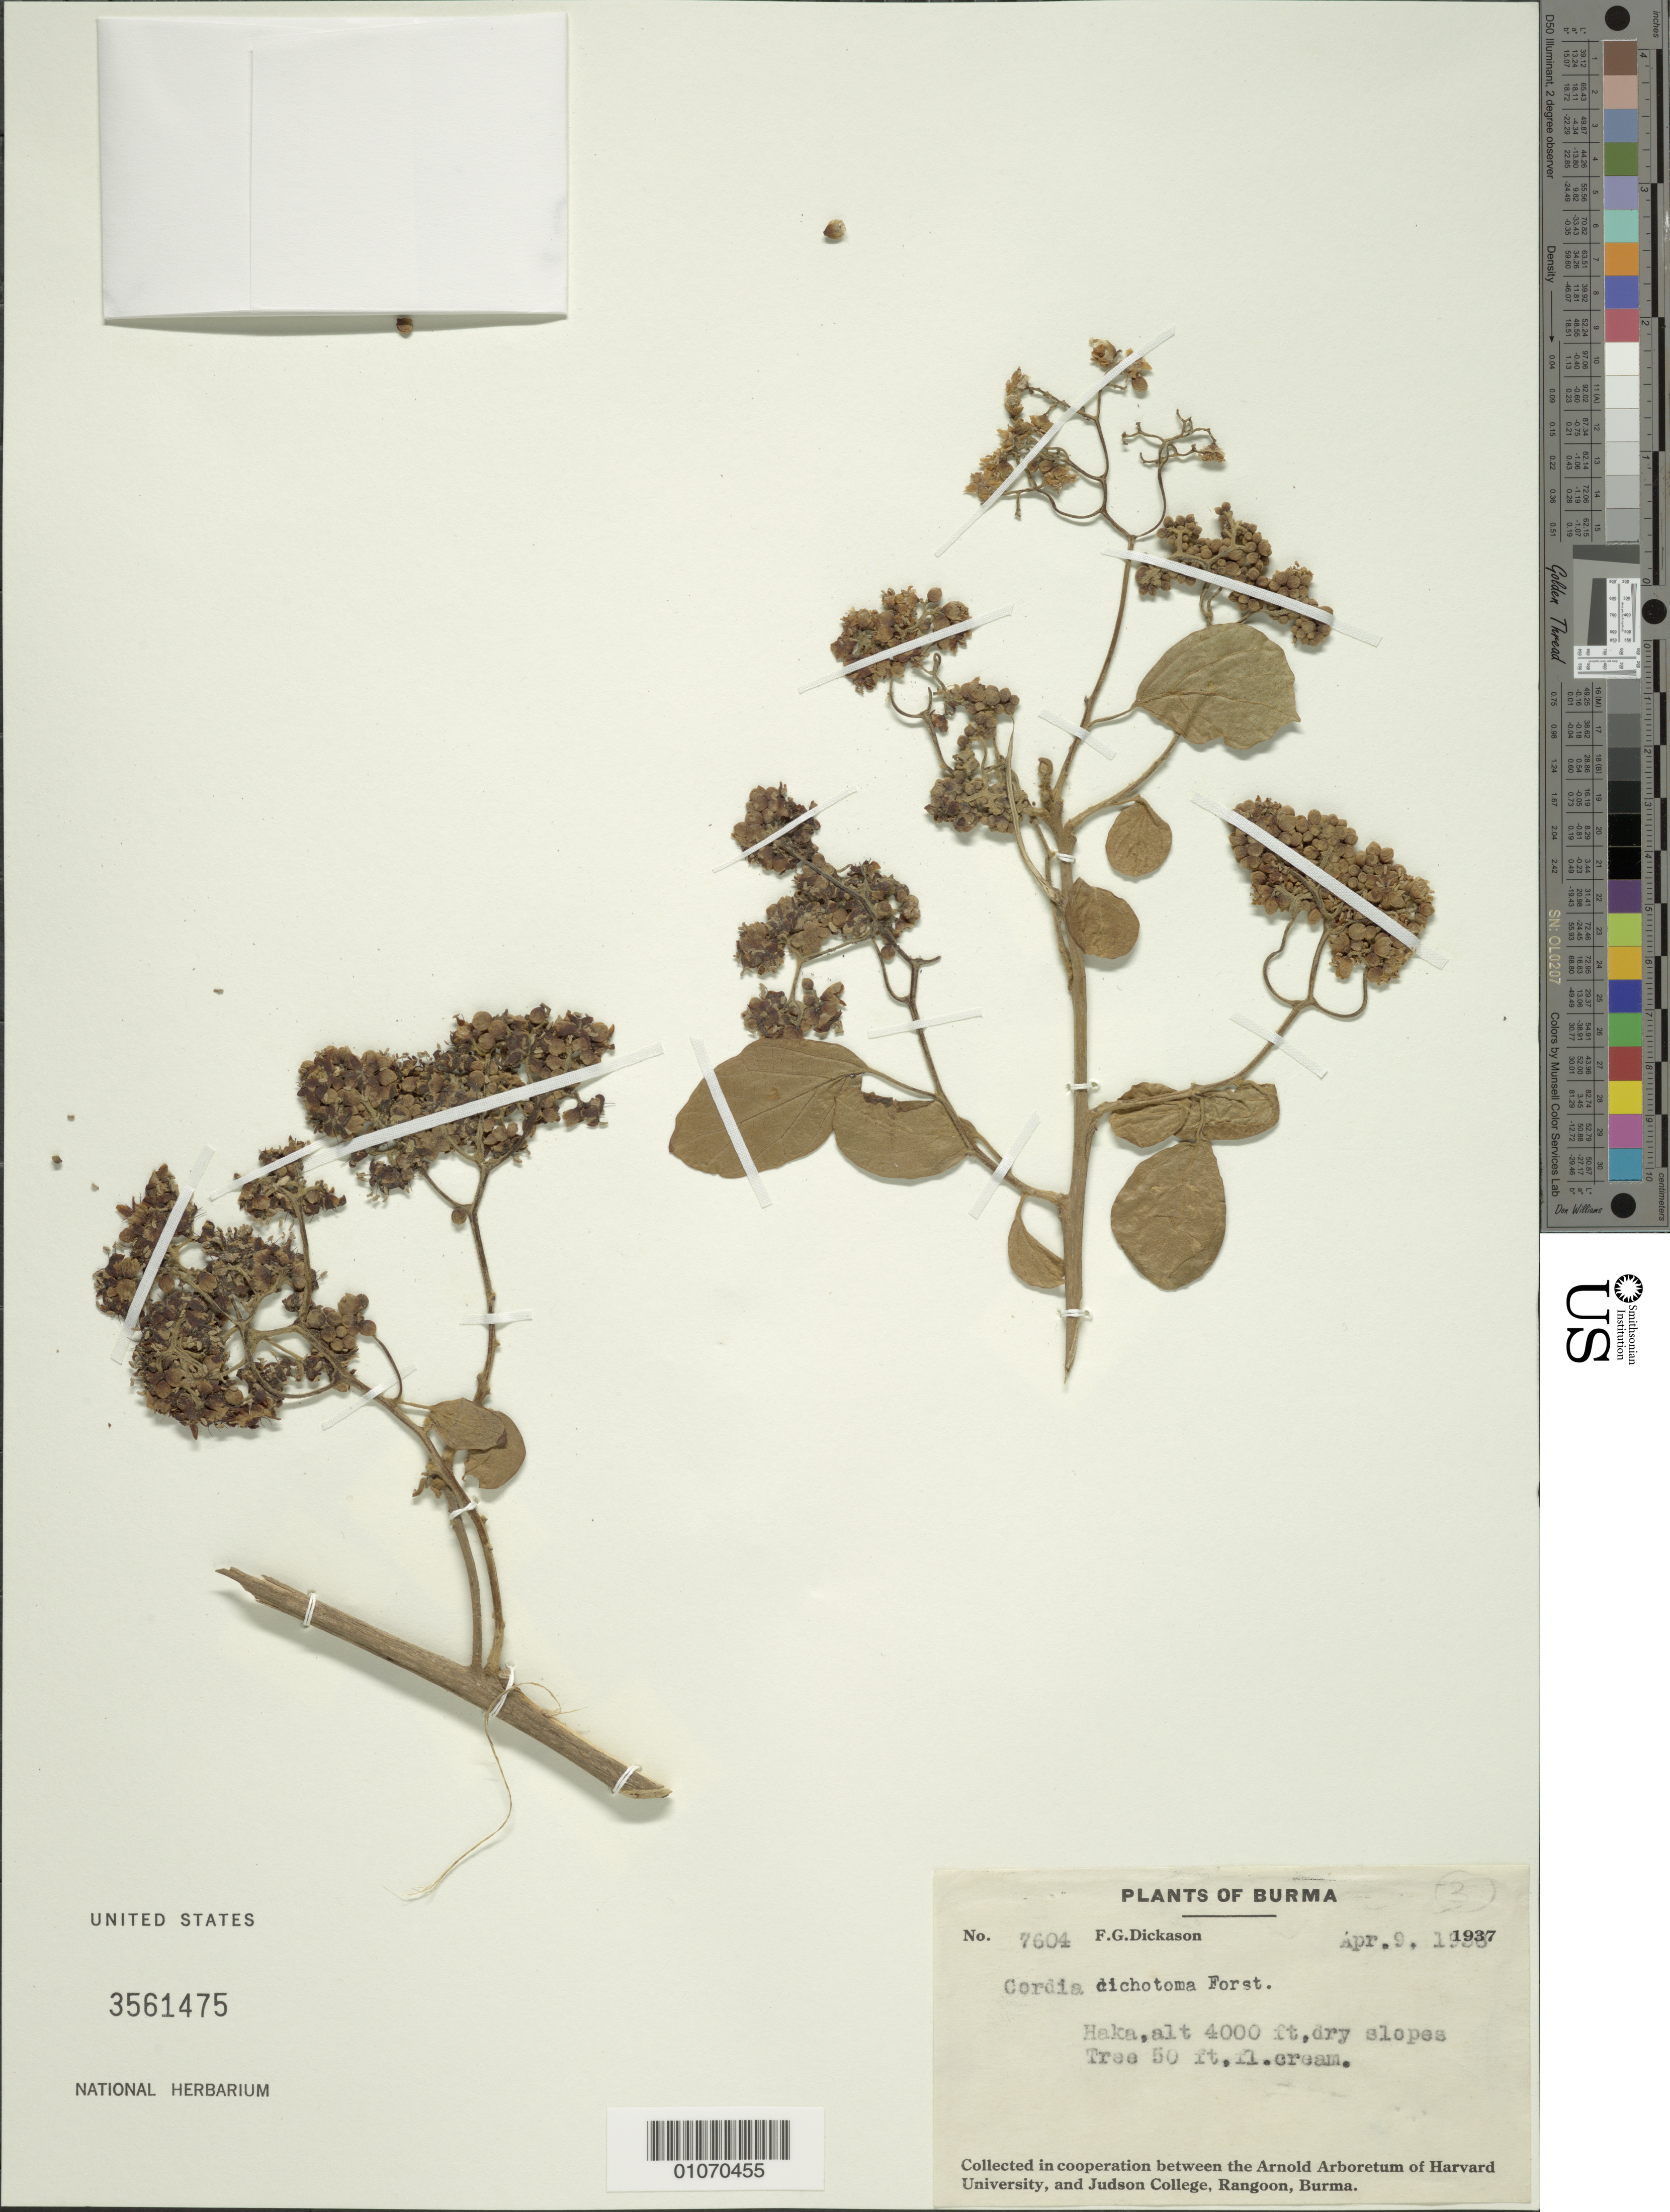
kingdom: Plantae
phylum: Tracheophyta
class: Magnoliopsida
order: Boraginales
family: Cordiaceae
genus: Cordia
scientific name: Cordia dichotoma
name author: G. Forst.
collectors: F. Dickason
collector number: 7604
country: Myanmar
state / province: Chin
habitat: dry slopes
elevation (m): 1219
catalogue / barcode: US 3561475